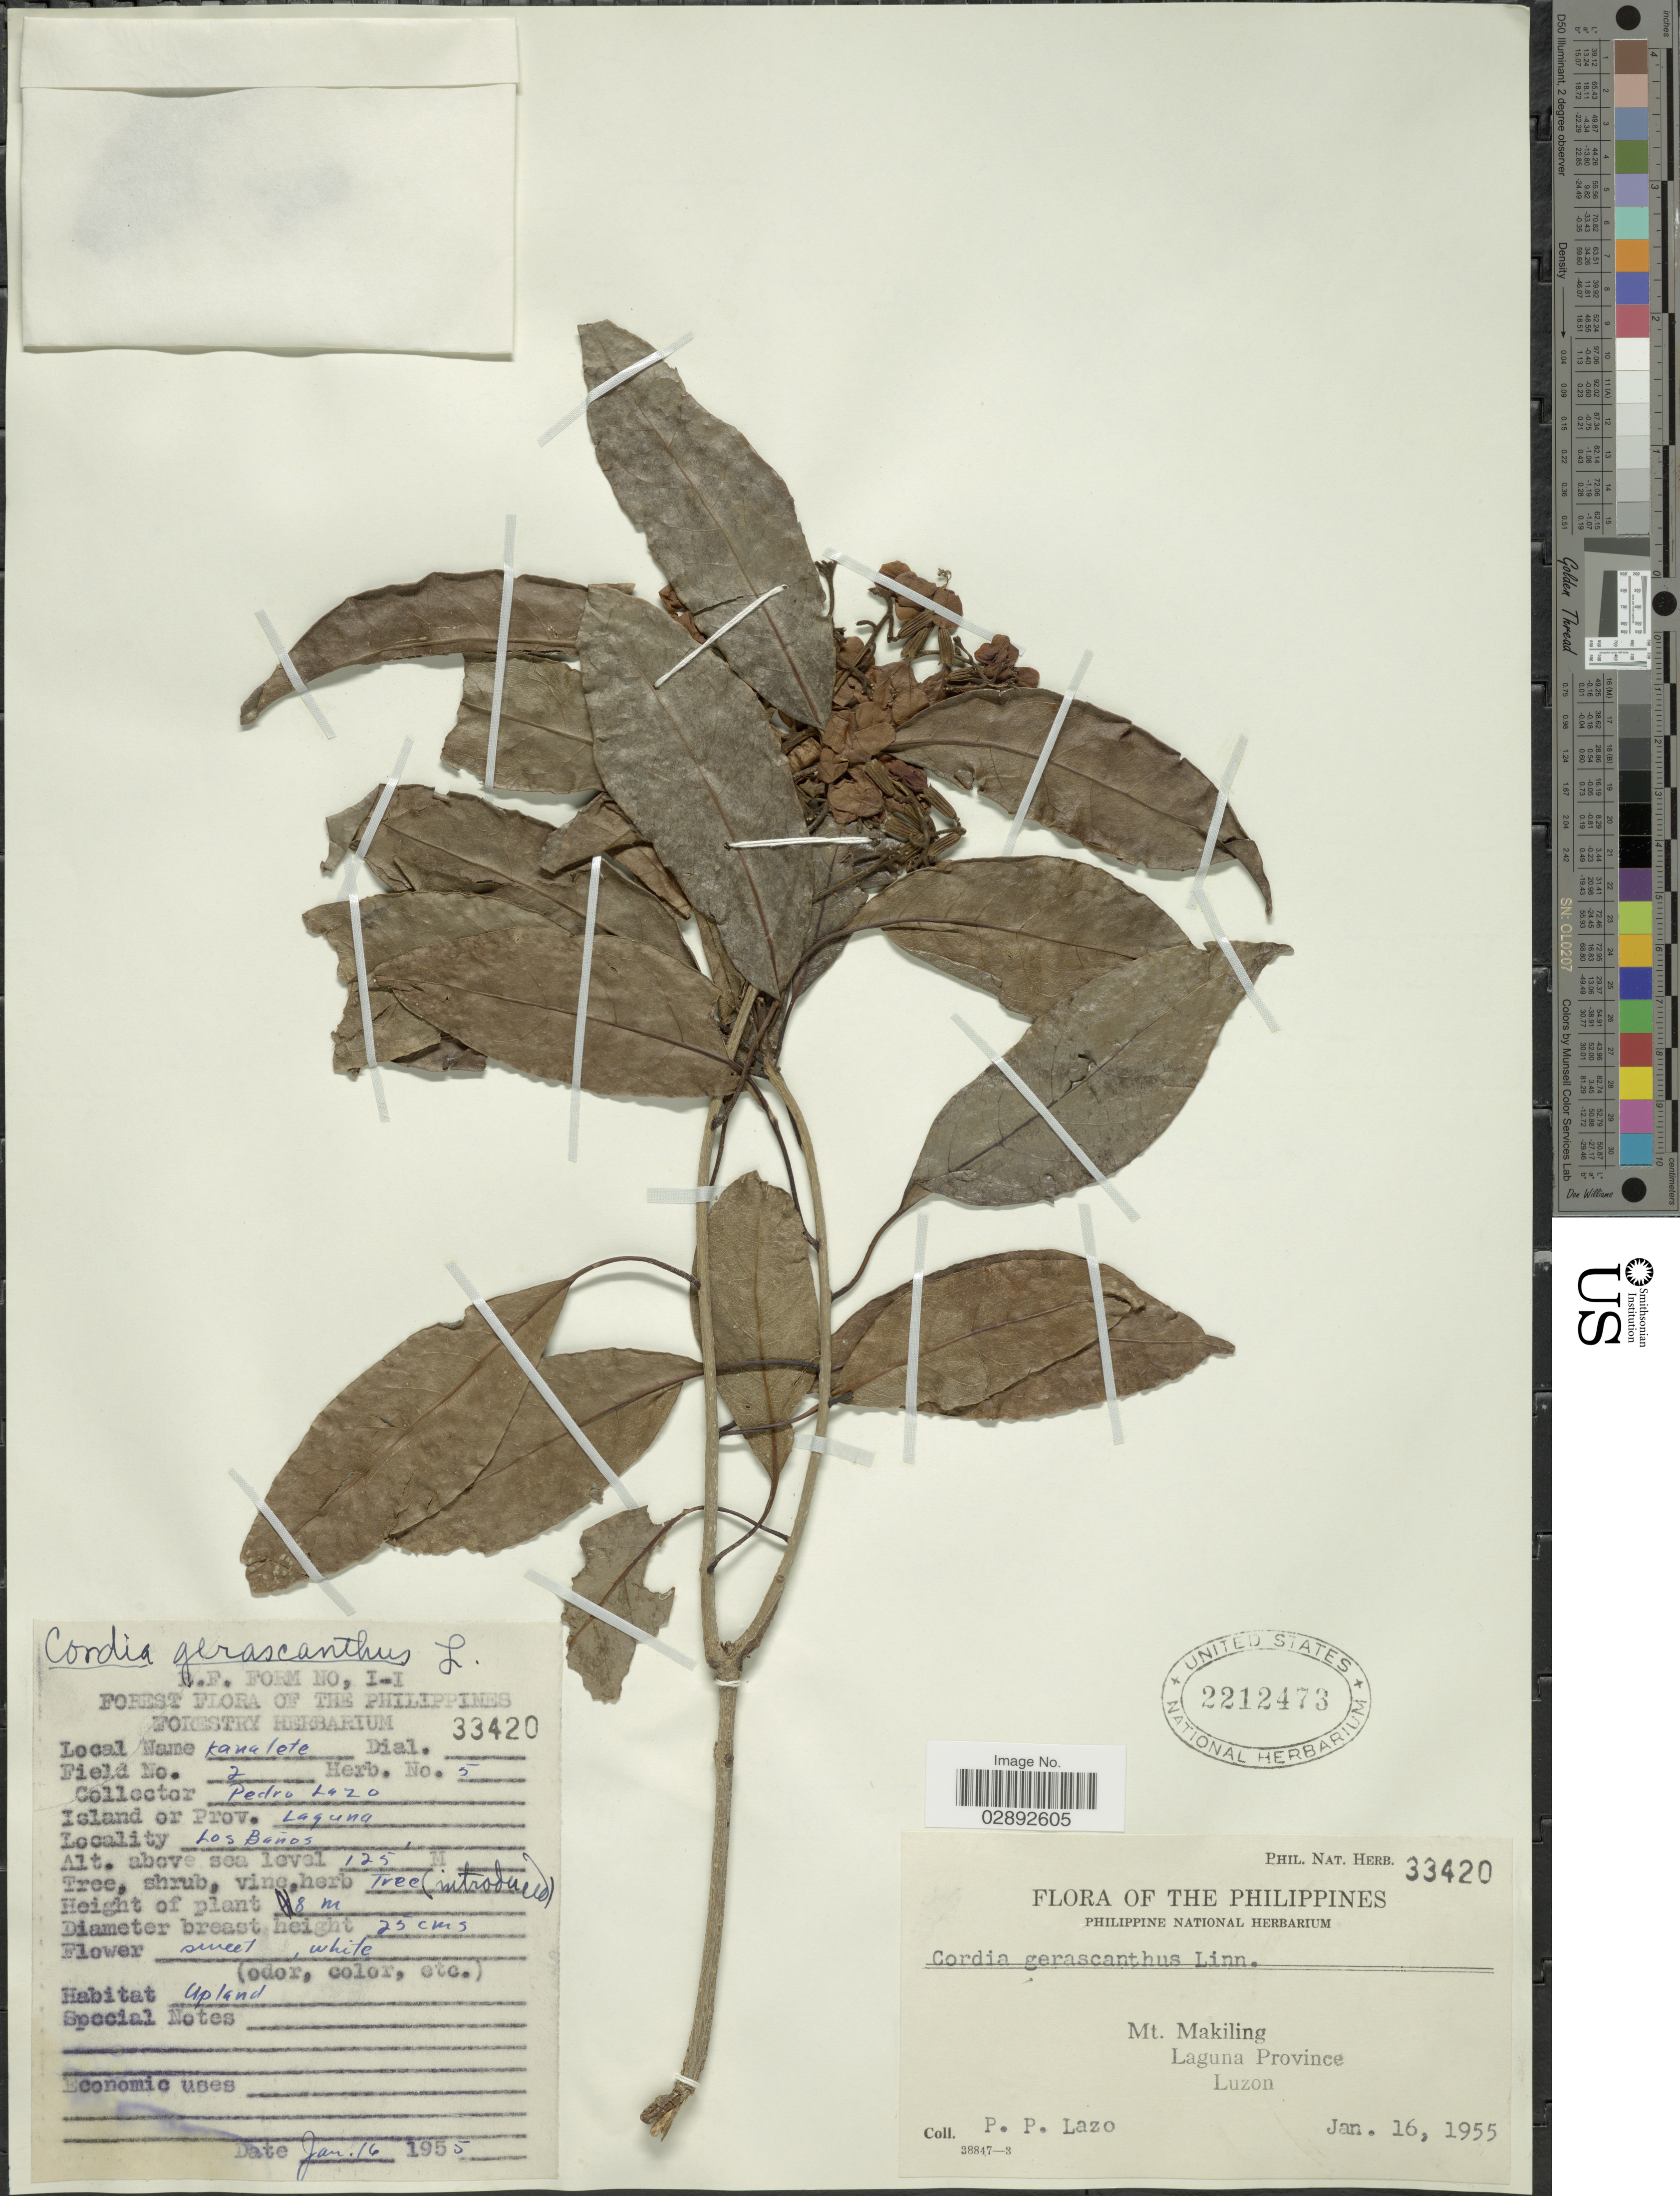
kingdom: Plantae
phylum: Tracheophyta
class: Magnoliopsida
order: Boraginales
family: Cordiaceae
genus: Cordia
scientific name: Cordia gerascanthus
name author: L.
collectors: P. Lazo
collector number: Phil. Nat. Herb. 33420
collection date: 1955-01-16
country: Philippines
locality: Mt. Makiling. Laguna Province. Luzon. Los Baños.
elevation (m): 125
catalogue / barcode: US 2212473